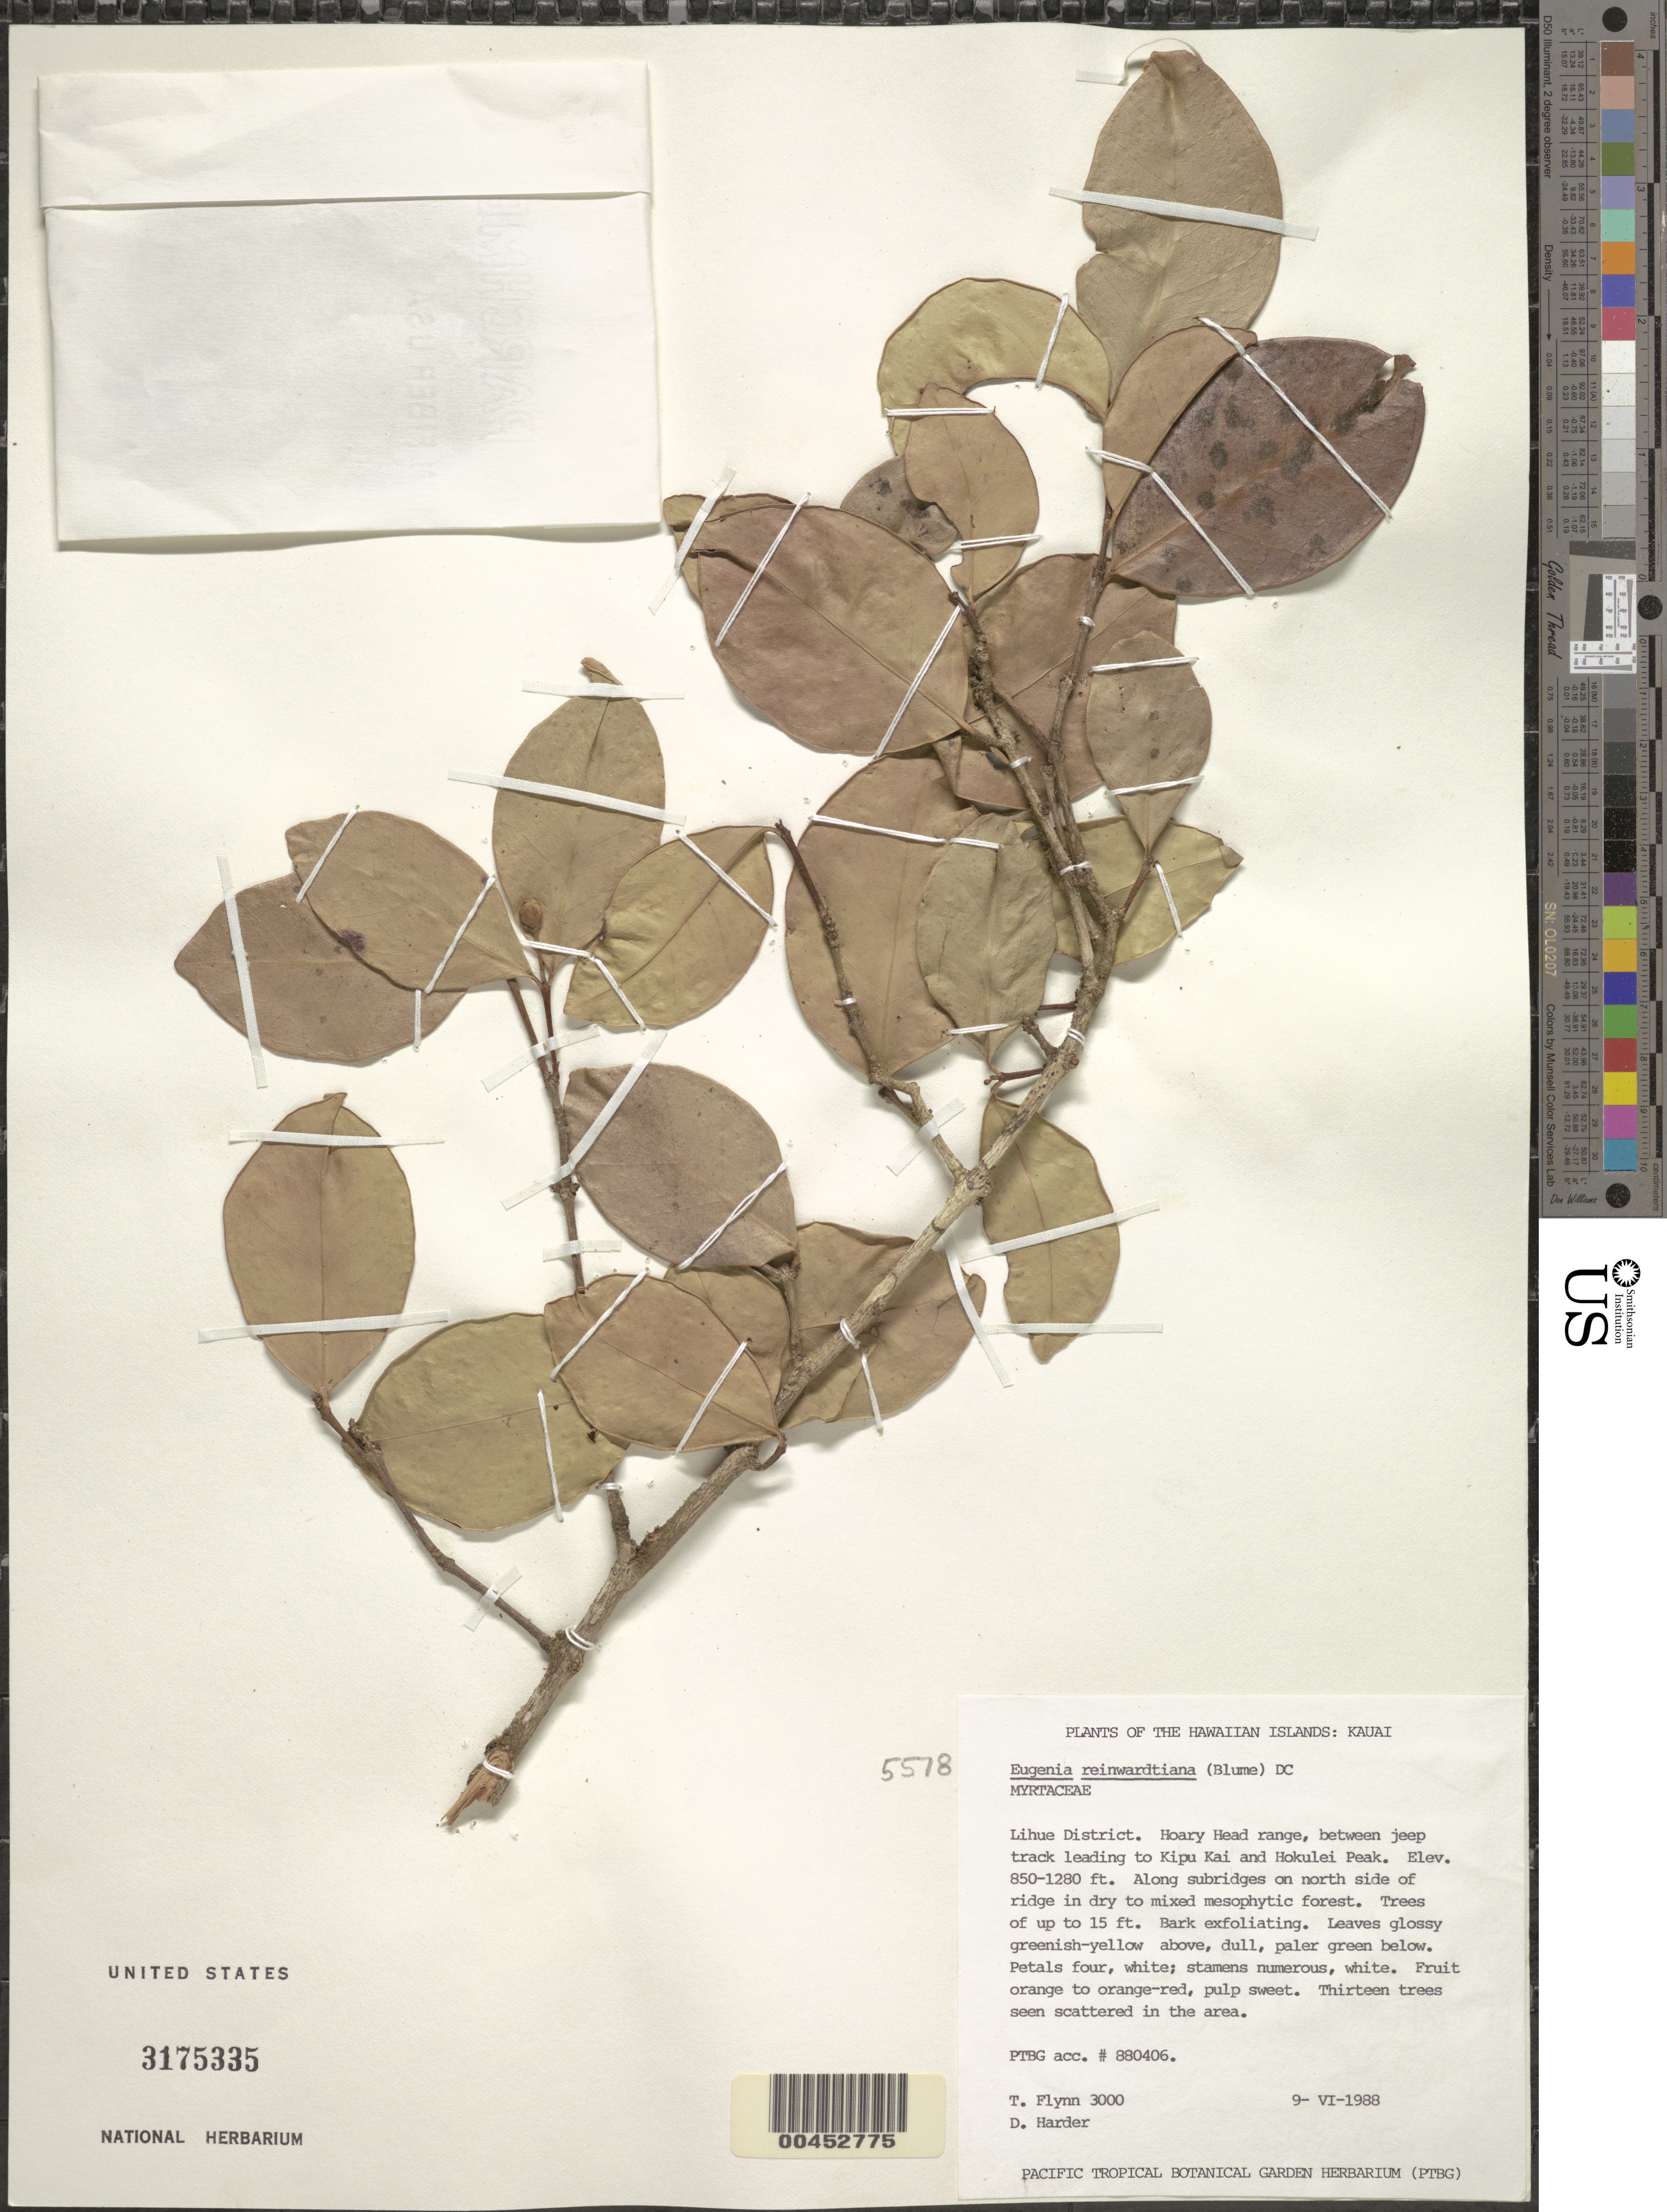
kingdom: Plantae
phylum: Tracheophyta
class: Magnoliopsida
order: Myrtales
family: Myrtaceae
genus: Eugenia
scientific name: Eugenia reinwardtiana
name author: (Blume) DC.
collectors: T. W. Flynn & D. Harder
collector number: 3000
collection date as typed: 9 Jun 1988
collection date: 1988-06-09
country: United States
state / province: Hawaii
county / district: Kauai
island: Kaua'i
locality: Lihue Dist, Hoary Head range, between jeep track leading to Kipu kai & Hokulei Peak. Along subridges on N side of ridge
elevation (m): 259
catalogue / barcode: US 3175335